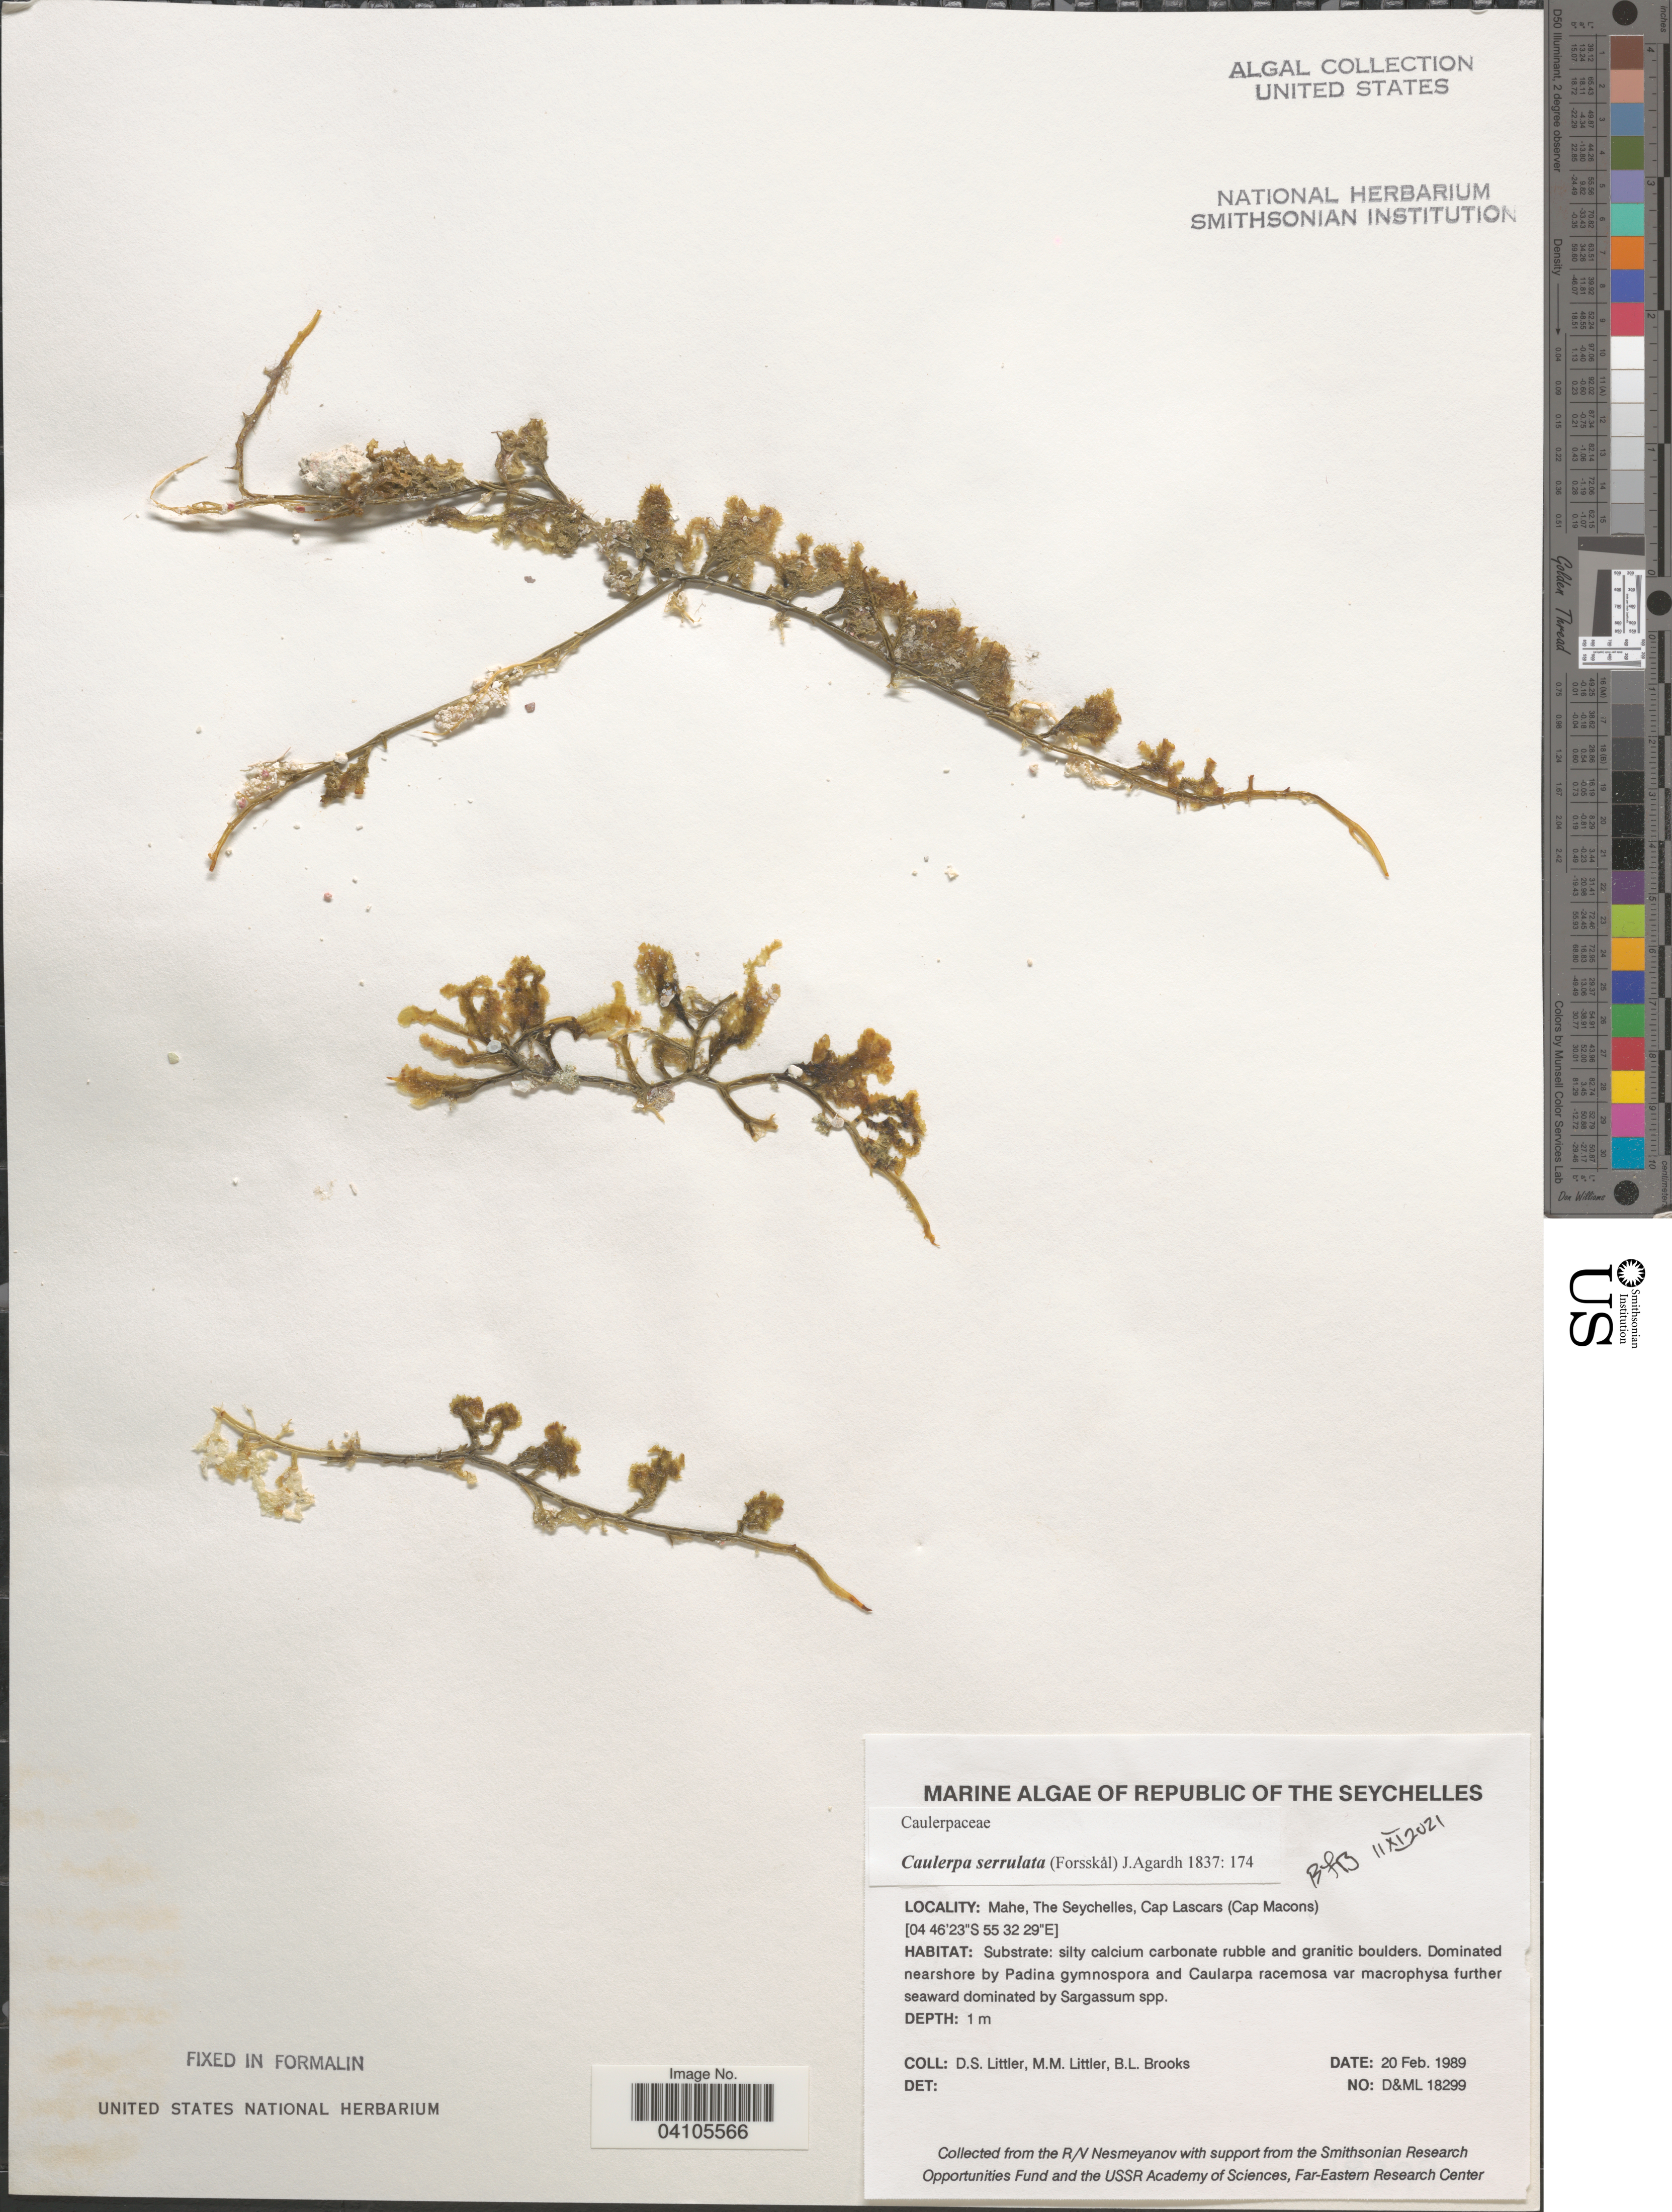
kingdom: Plantae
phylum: Chlorophyta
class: Ulvophyceae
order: Bryopsidales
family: Caulerpaceae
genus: Caulerpa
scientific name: Caulerpa serrulata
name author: (Forssk.) J. Agardh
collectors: D. S. Littler & B. Brooks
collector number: D&ML 18299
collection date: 1989-02-20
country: Seychelles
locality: Mahe, Cap Lascars (Cap Macons).